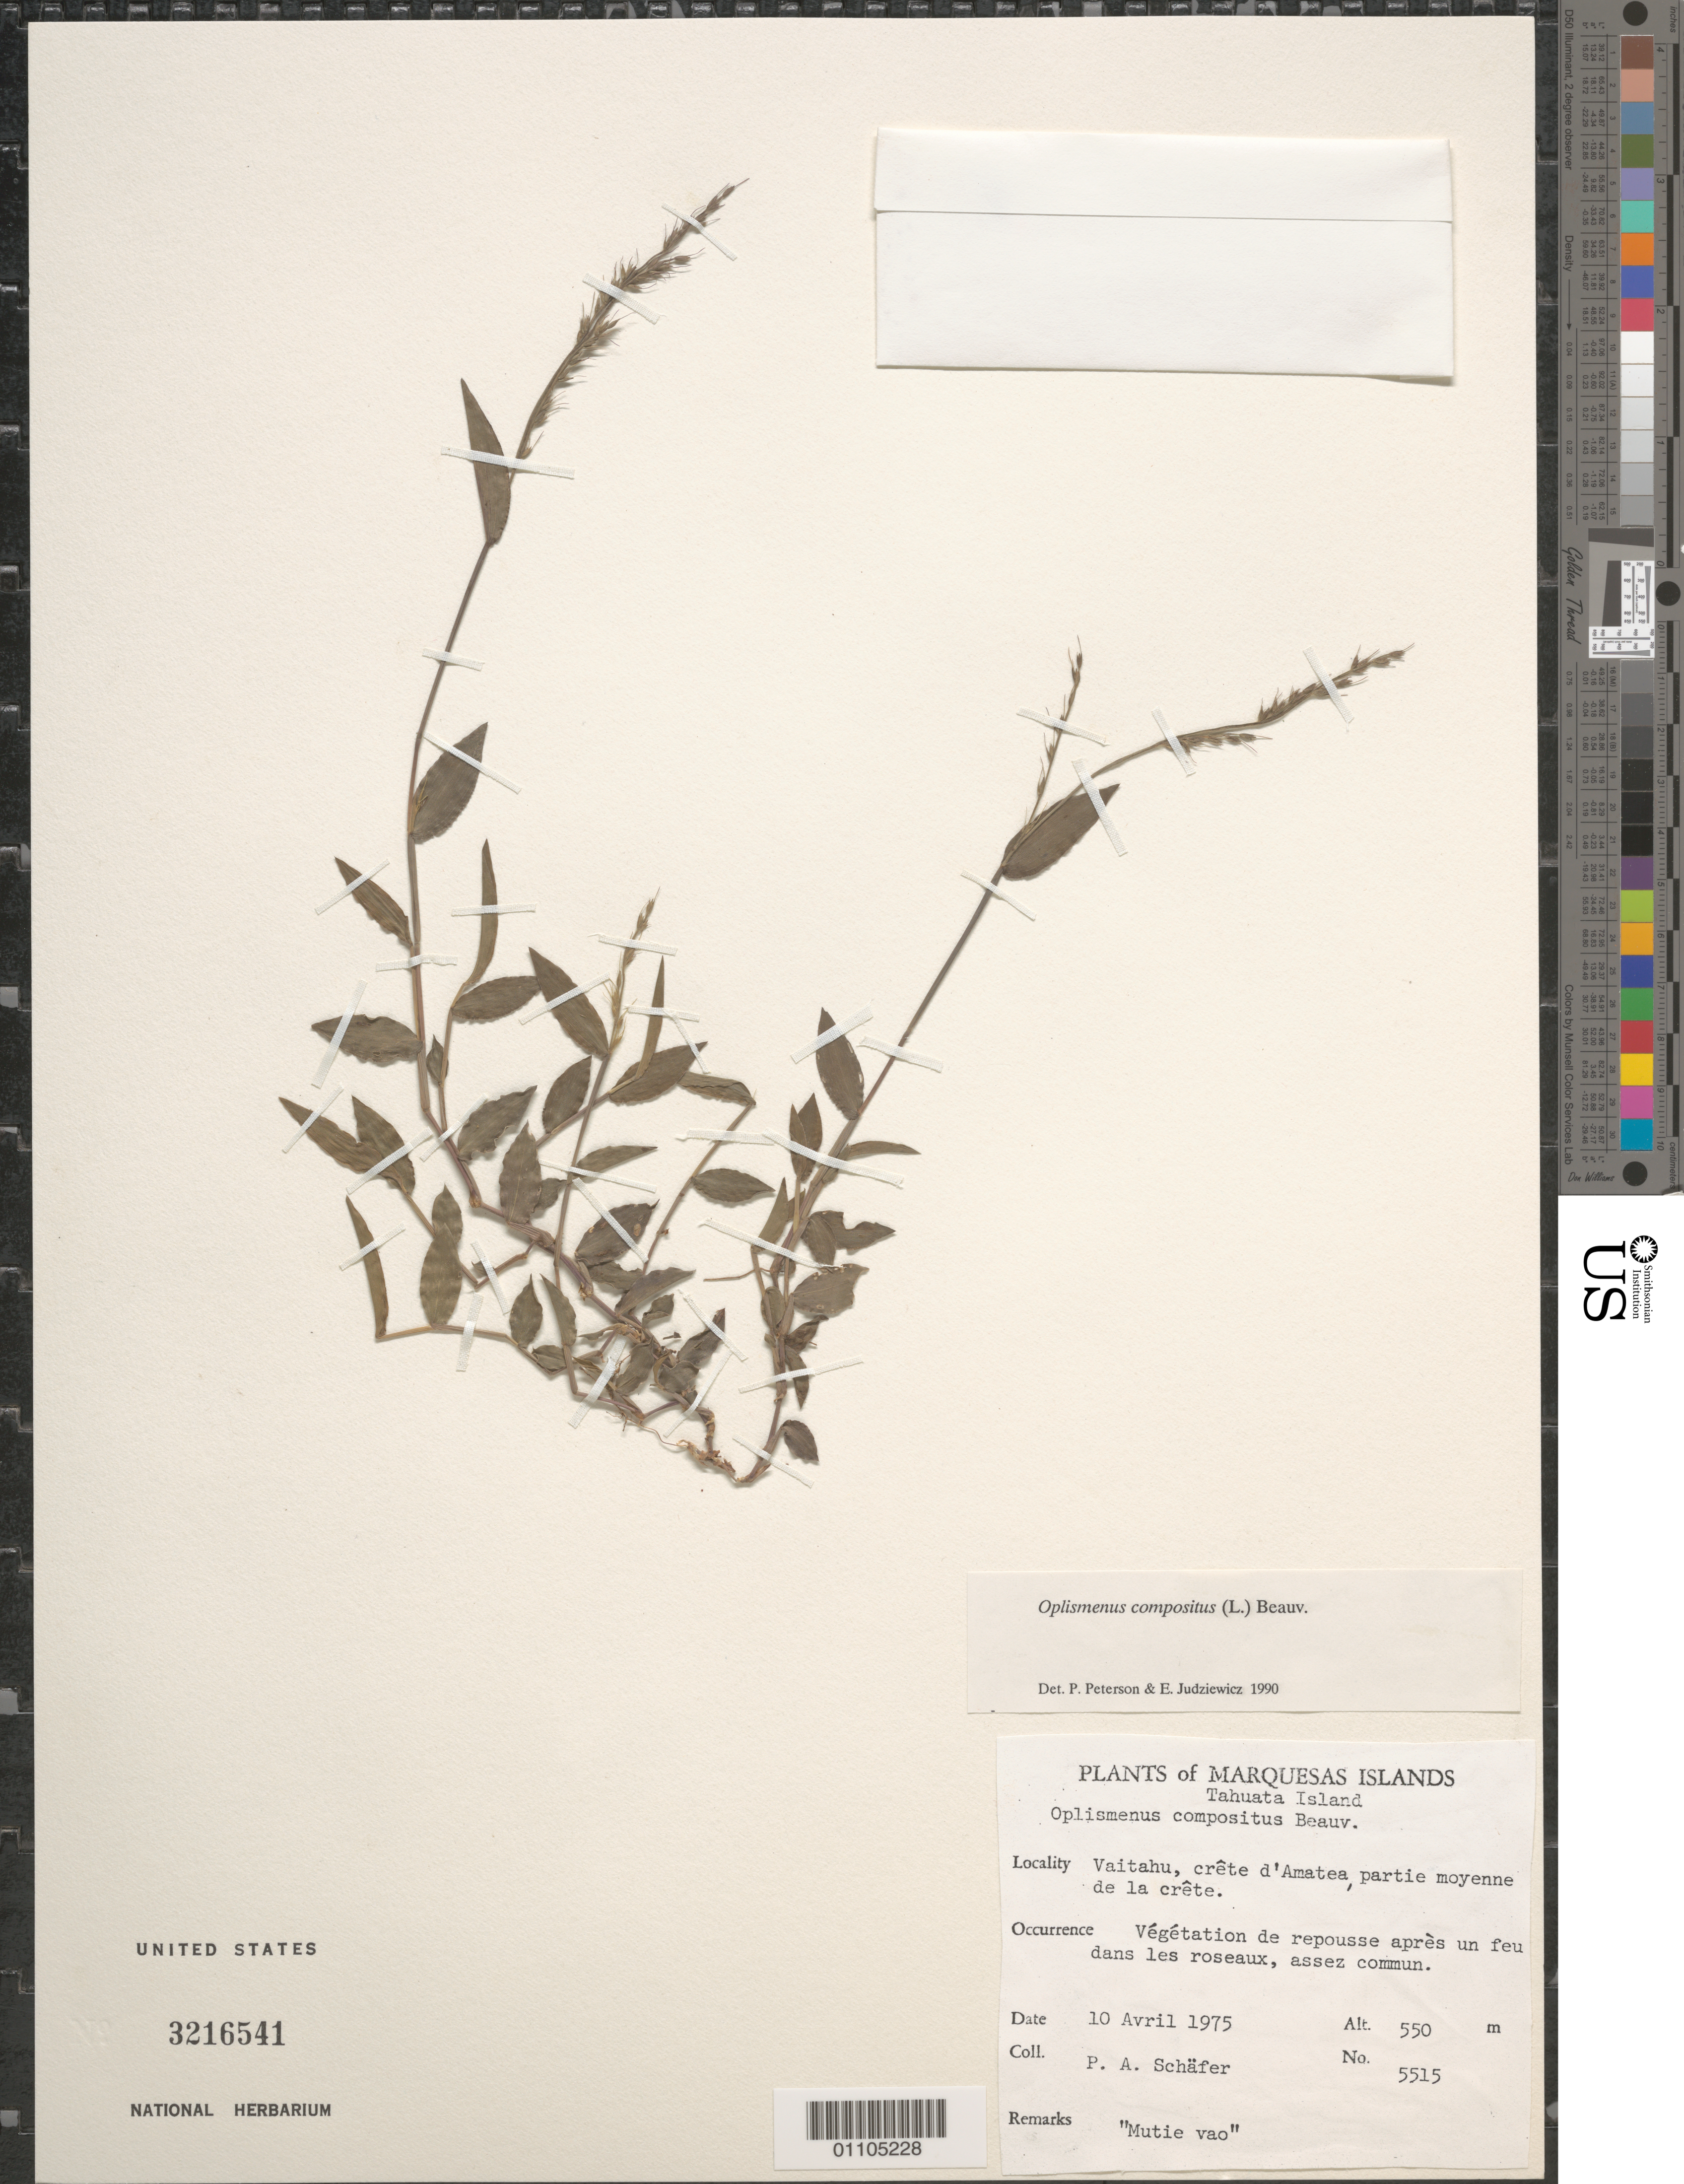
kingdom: Plantae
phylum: Tracheophyta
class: Liliopsida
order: Poales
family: Poaceae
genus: Oplismenus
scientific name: Oplismenus compositus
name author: (L.) P. Beauv.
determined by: Peterson, P. M.; Judziewicz, E. J.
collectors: P. A. Schäfer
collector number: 5515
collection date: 1975-04-10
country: French Polynesia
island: Tahuata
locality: Vaitahu, crête d'Amatea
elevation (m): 550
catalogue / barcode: US 3216541